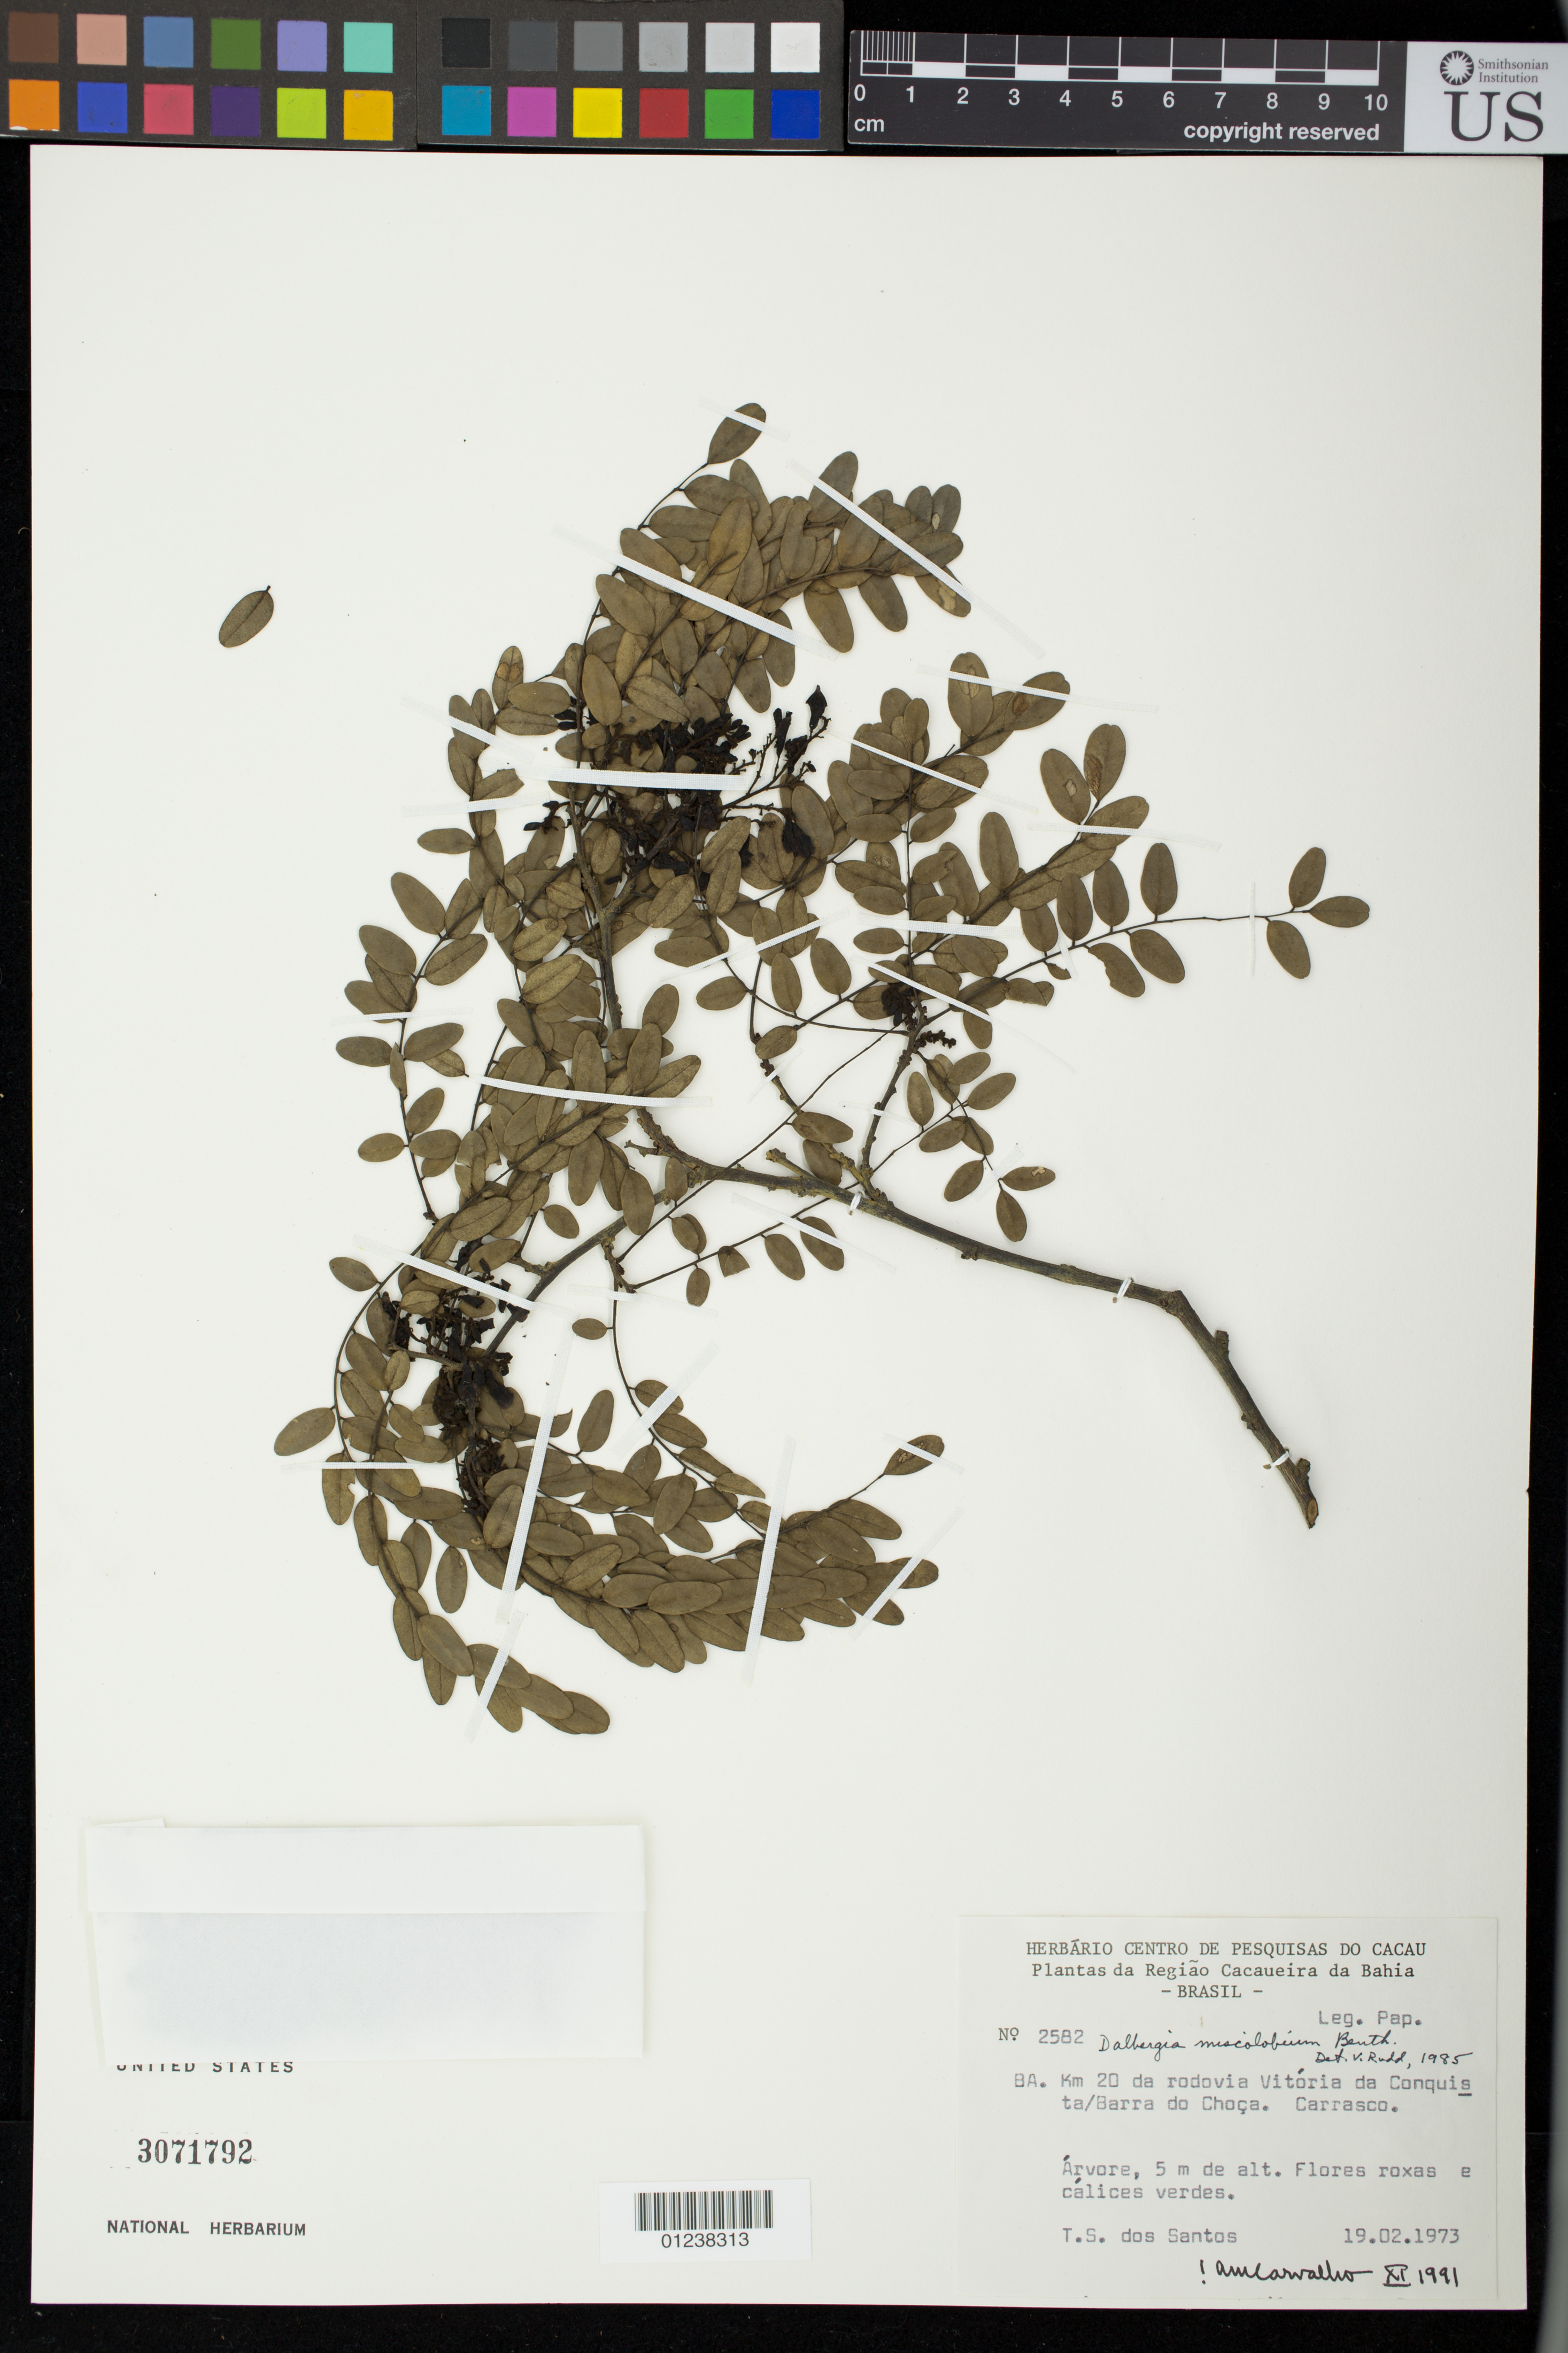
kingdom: Plantae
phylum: Tracheophyta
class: Magnoliopsida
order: Fabales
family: Fabaceae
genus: Dalbergia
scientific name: Dalbergia miscolobium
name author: Benth.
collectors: T. S. dos Santos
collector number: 2582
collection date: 1973-02-19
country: Brazil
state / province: Bahia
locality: BA. Km 20 da rodovia Vitoria da Conquista/Barra do Choça. Carrasco.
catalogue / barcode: US 3071792